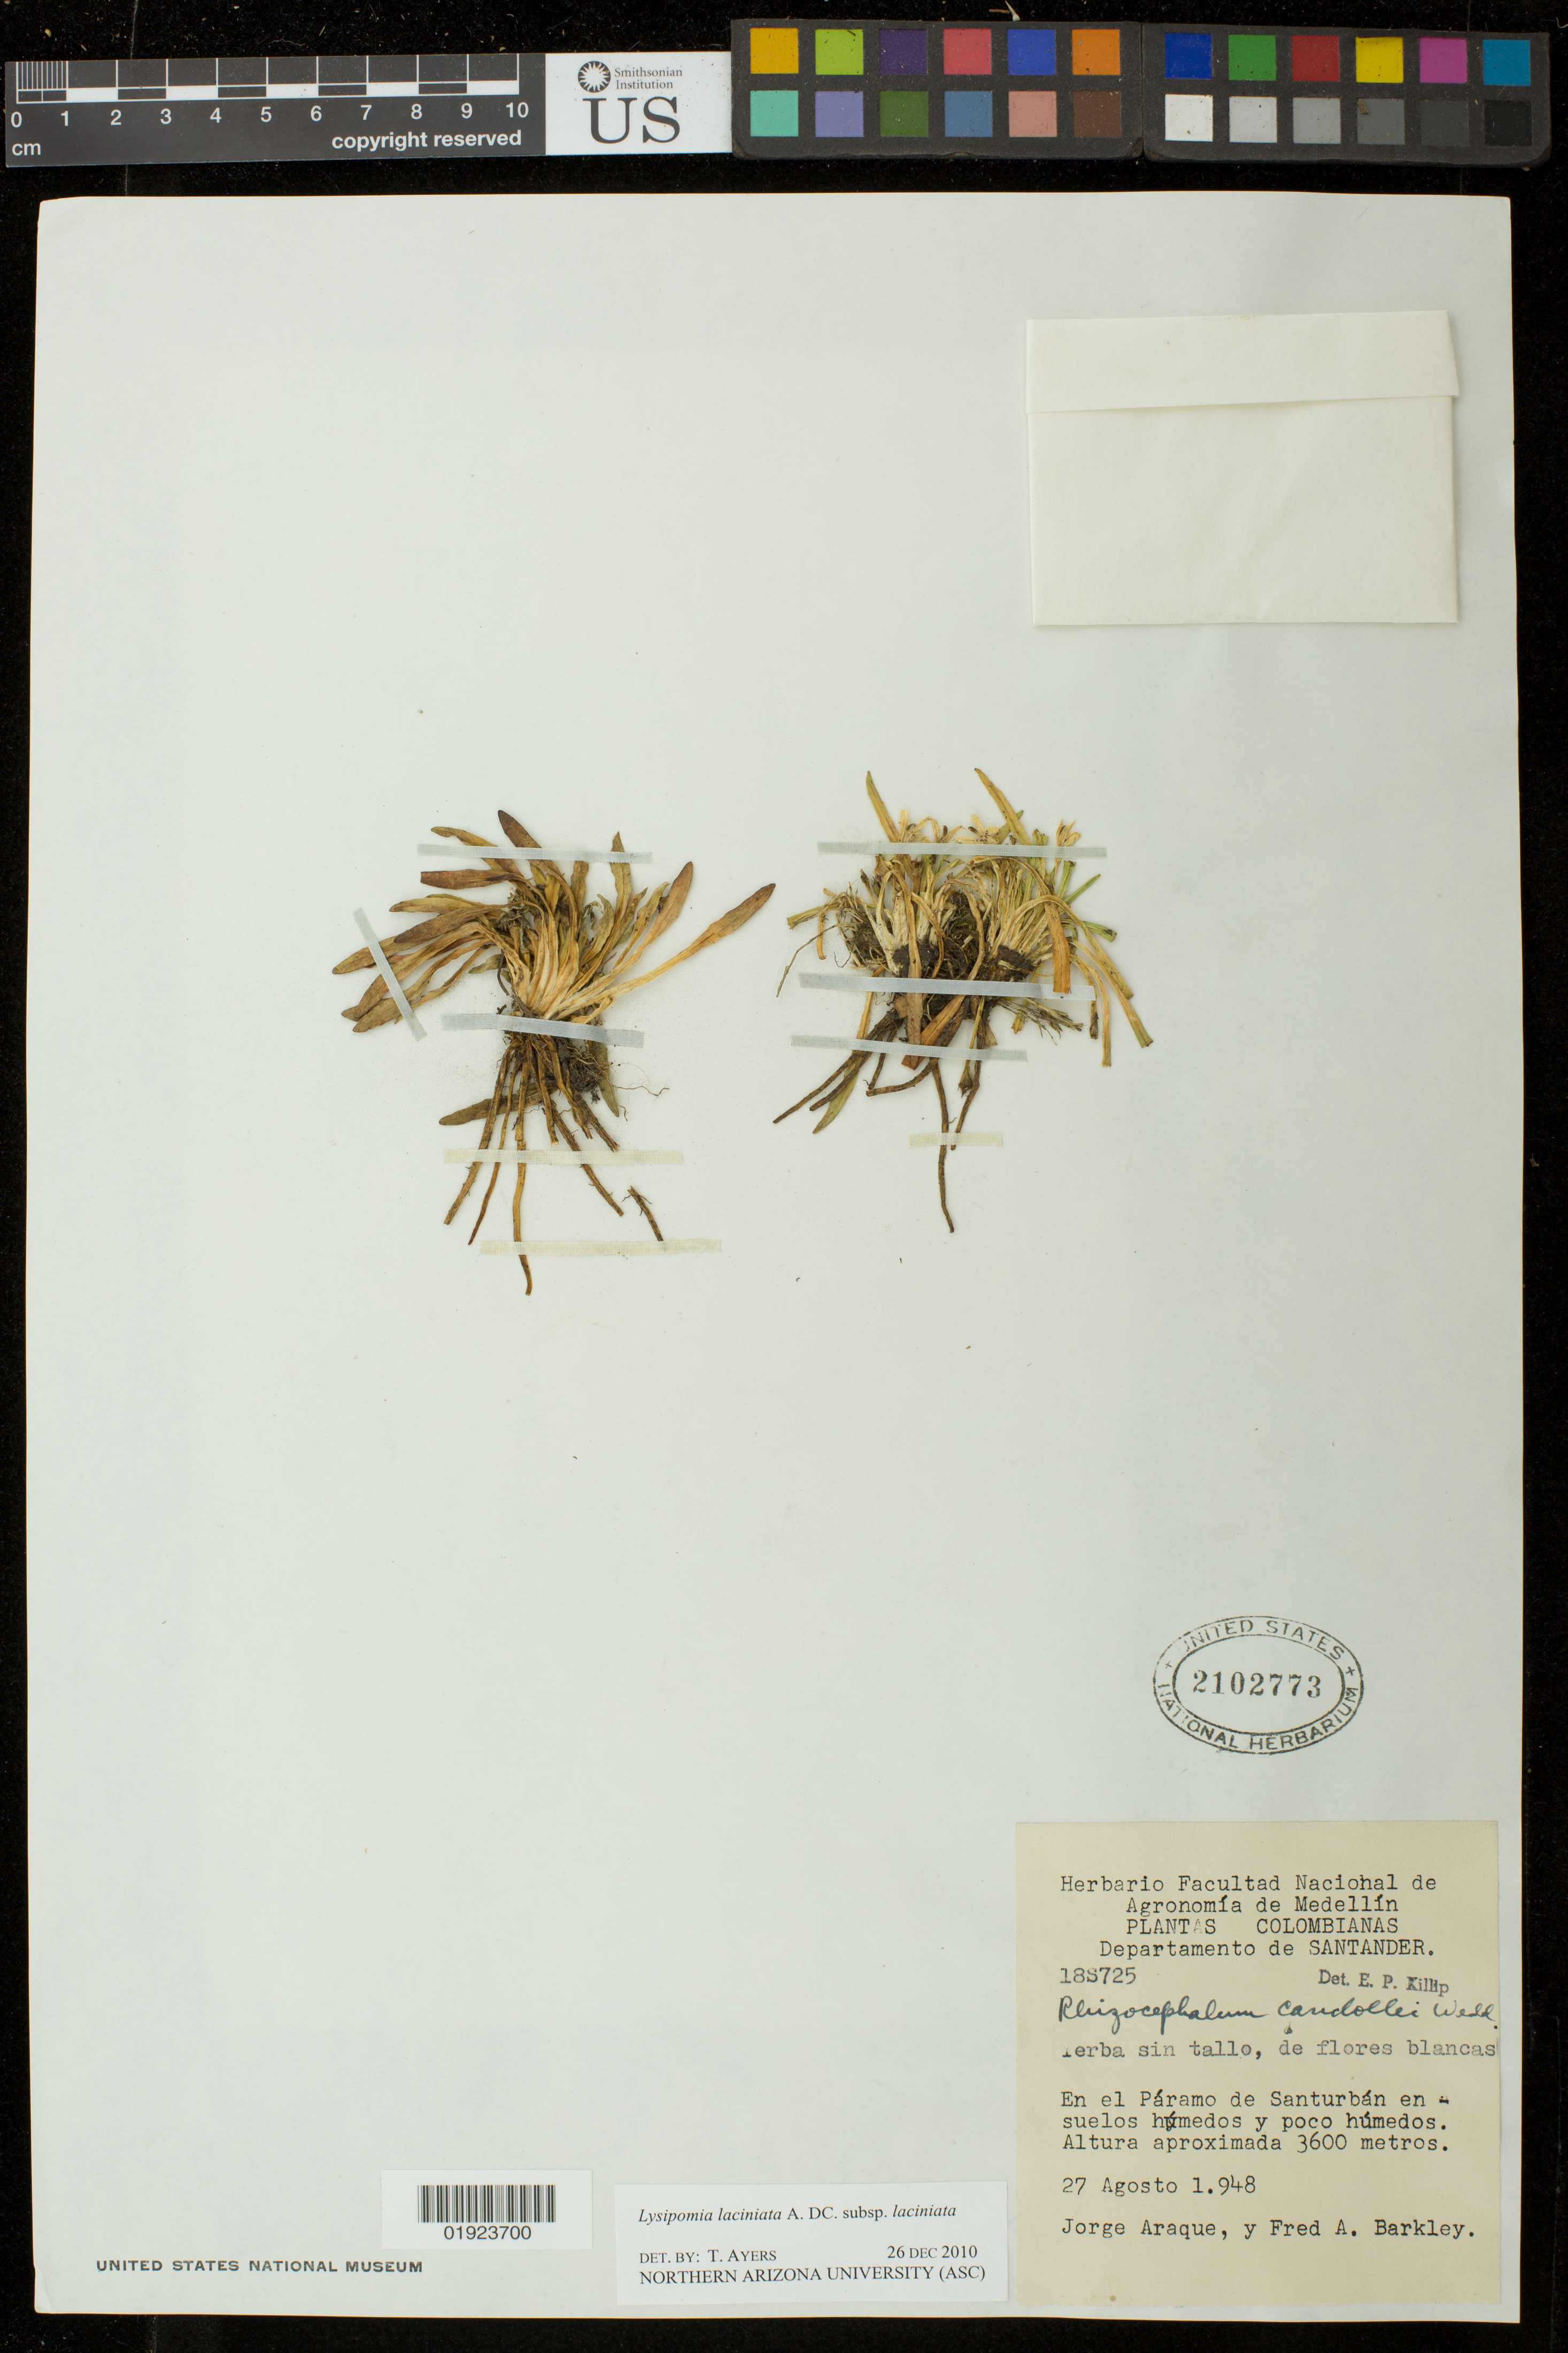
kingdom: Plantae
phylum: Tracheophyta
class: Magnoliopsida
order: Asterales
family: Campanulaceae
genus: Lysipomia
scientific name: Lysipomia laciniata subsp. laciniata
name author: A. DC.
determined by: Ayers, T.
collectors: J. Araque & F. A. Barkley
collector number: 18S725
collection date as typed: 27 Agosto 1.948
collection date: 1948-08-27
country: Colombia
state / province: Santander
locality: En el Paramo de Santurban en suelos humedos y poco humedos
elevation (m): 3600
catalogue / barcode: US 2102773